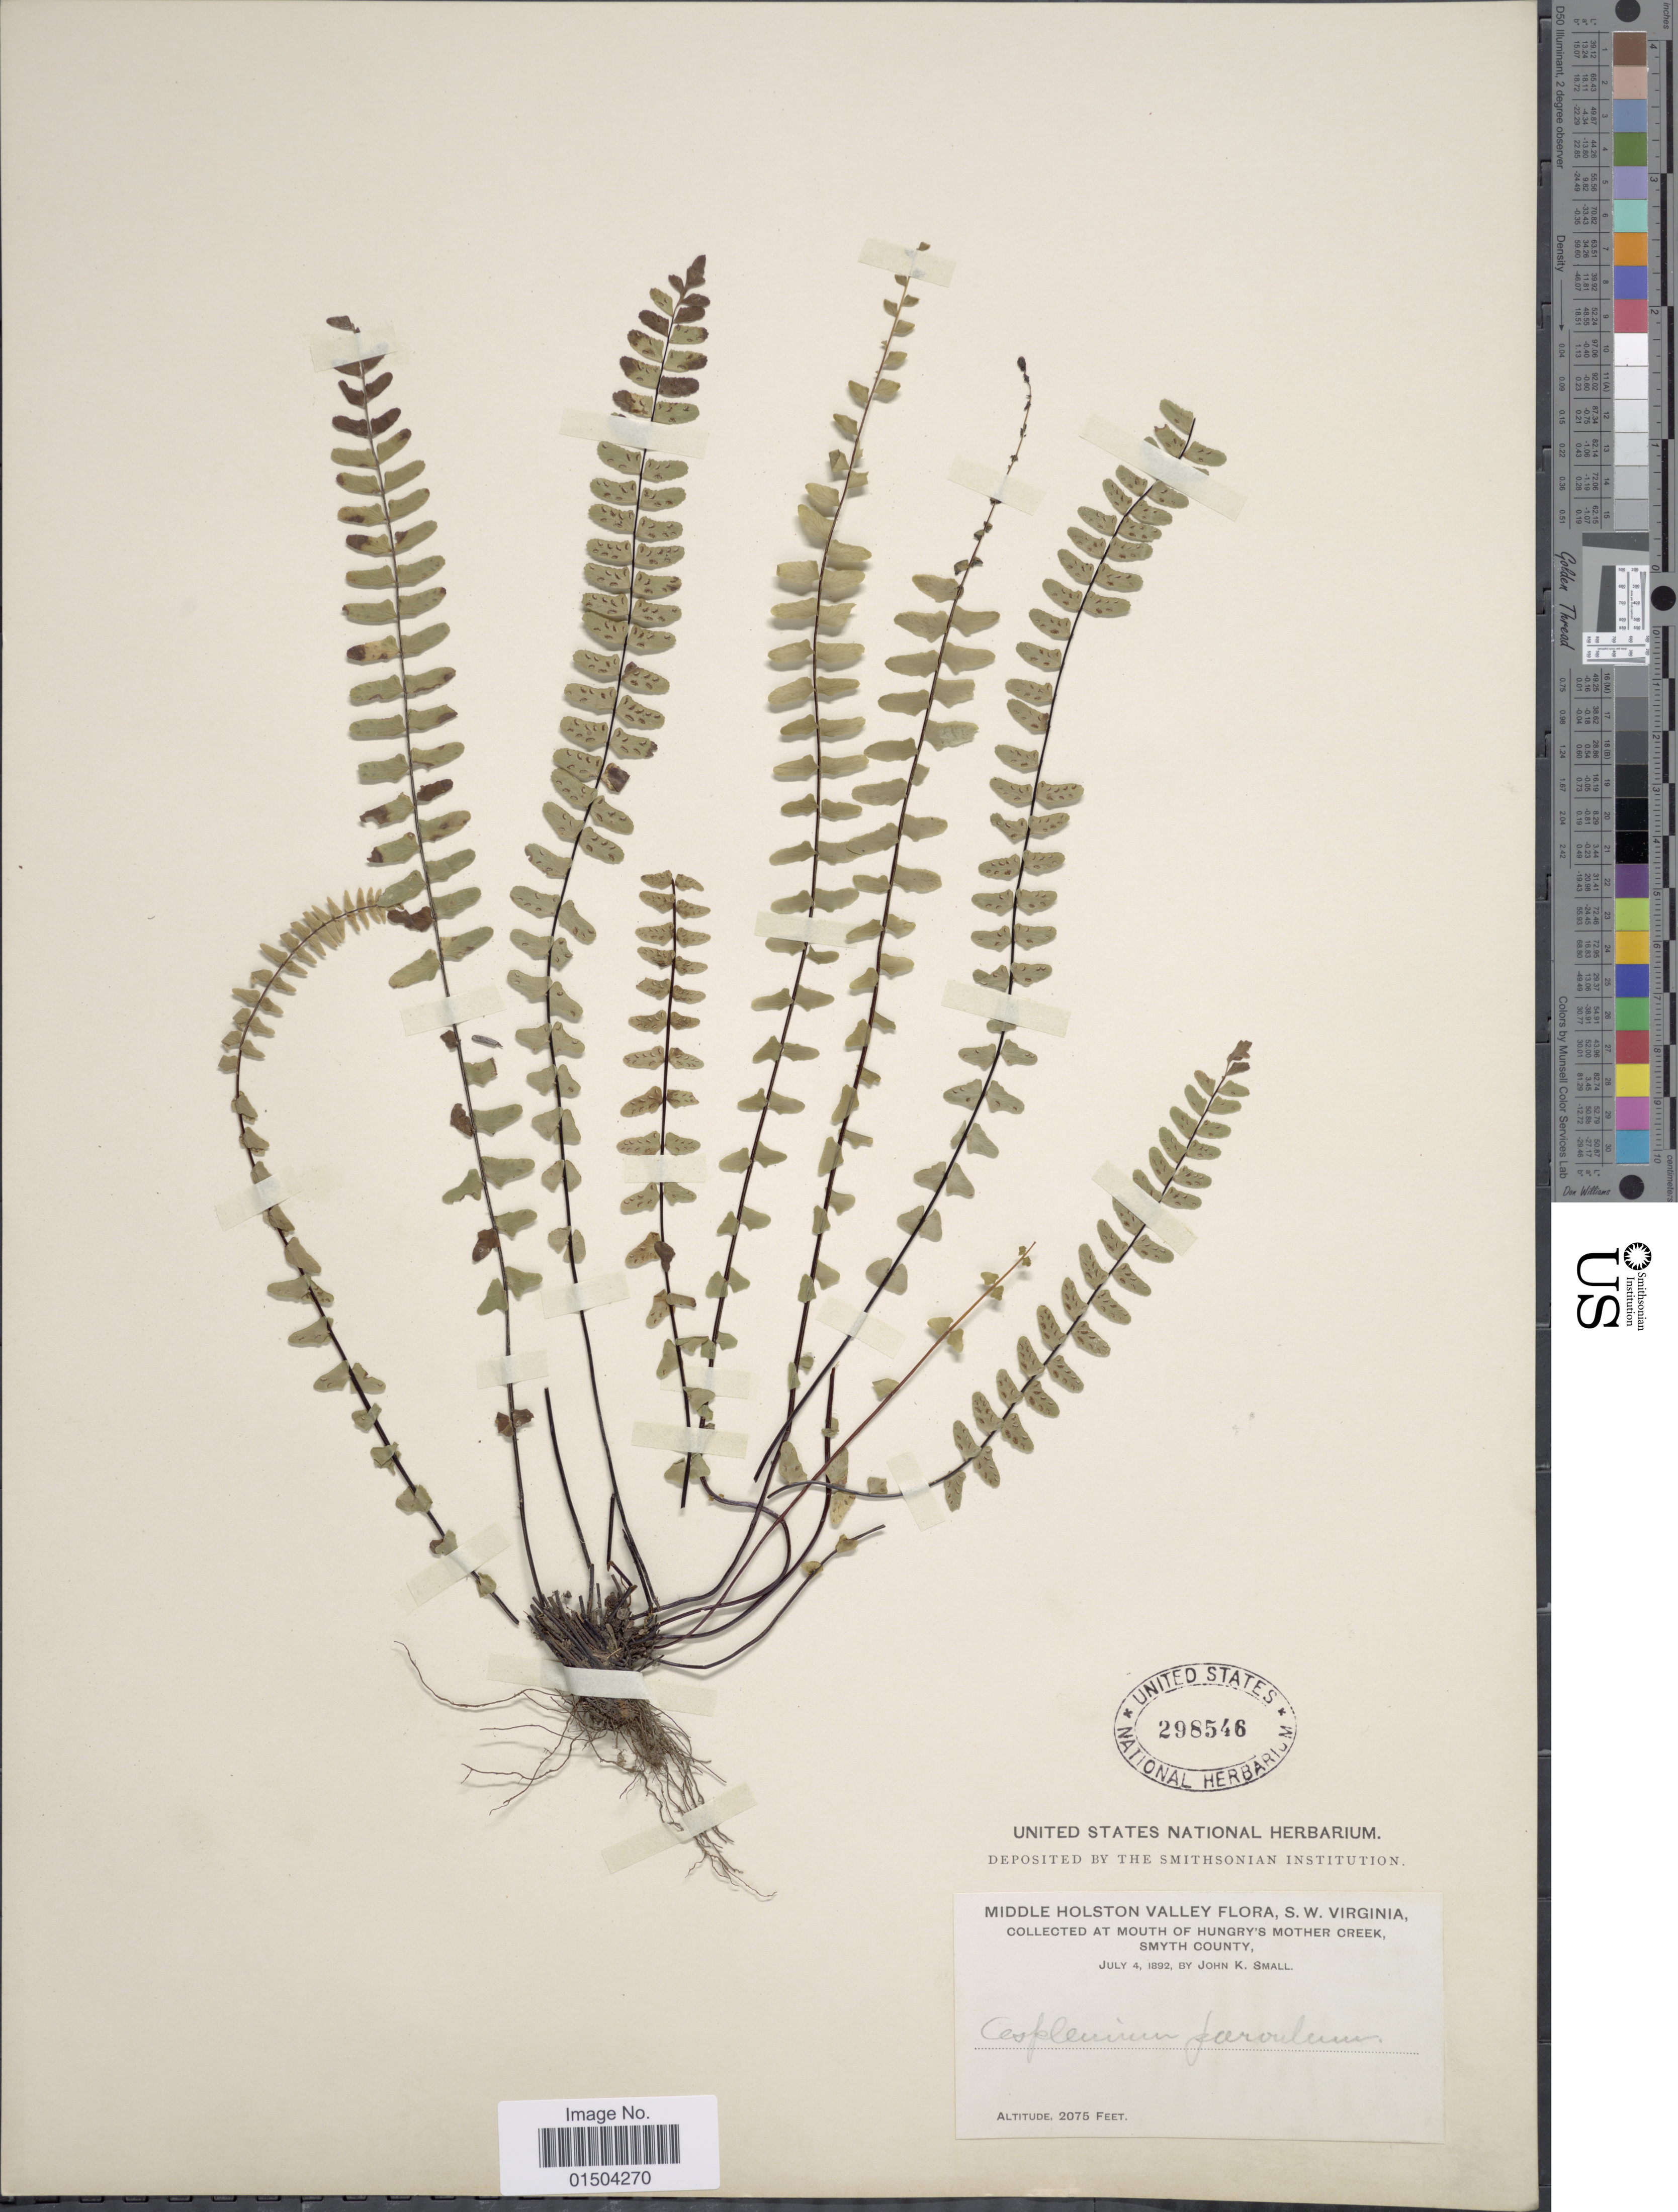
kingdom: Plantae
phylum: Tracheophyta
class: Polypodiopsida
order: Polypodiales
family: Aspleniaceae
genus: Asplenium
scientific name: Asplenium resiliens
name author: Kunze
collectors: J. K. Small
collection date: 1892-07-04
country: United States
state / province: Virginia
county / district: Smyth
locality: Middle Holston Valley, S.W. Virginia. Collected at Mouth of Hungry's Mother Creek, Smyth County.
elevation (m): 632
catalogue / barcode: US 298546